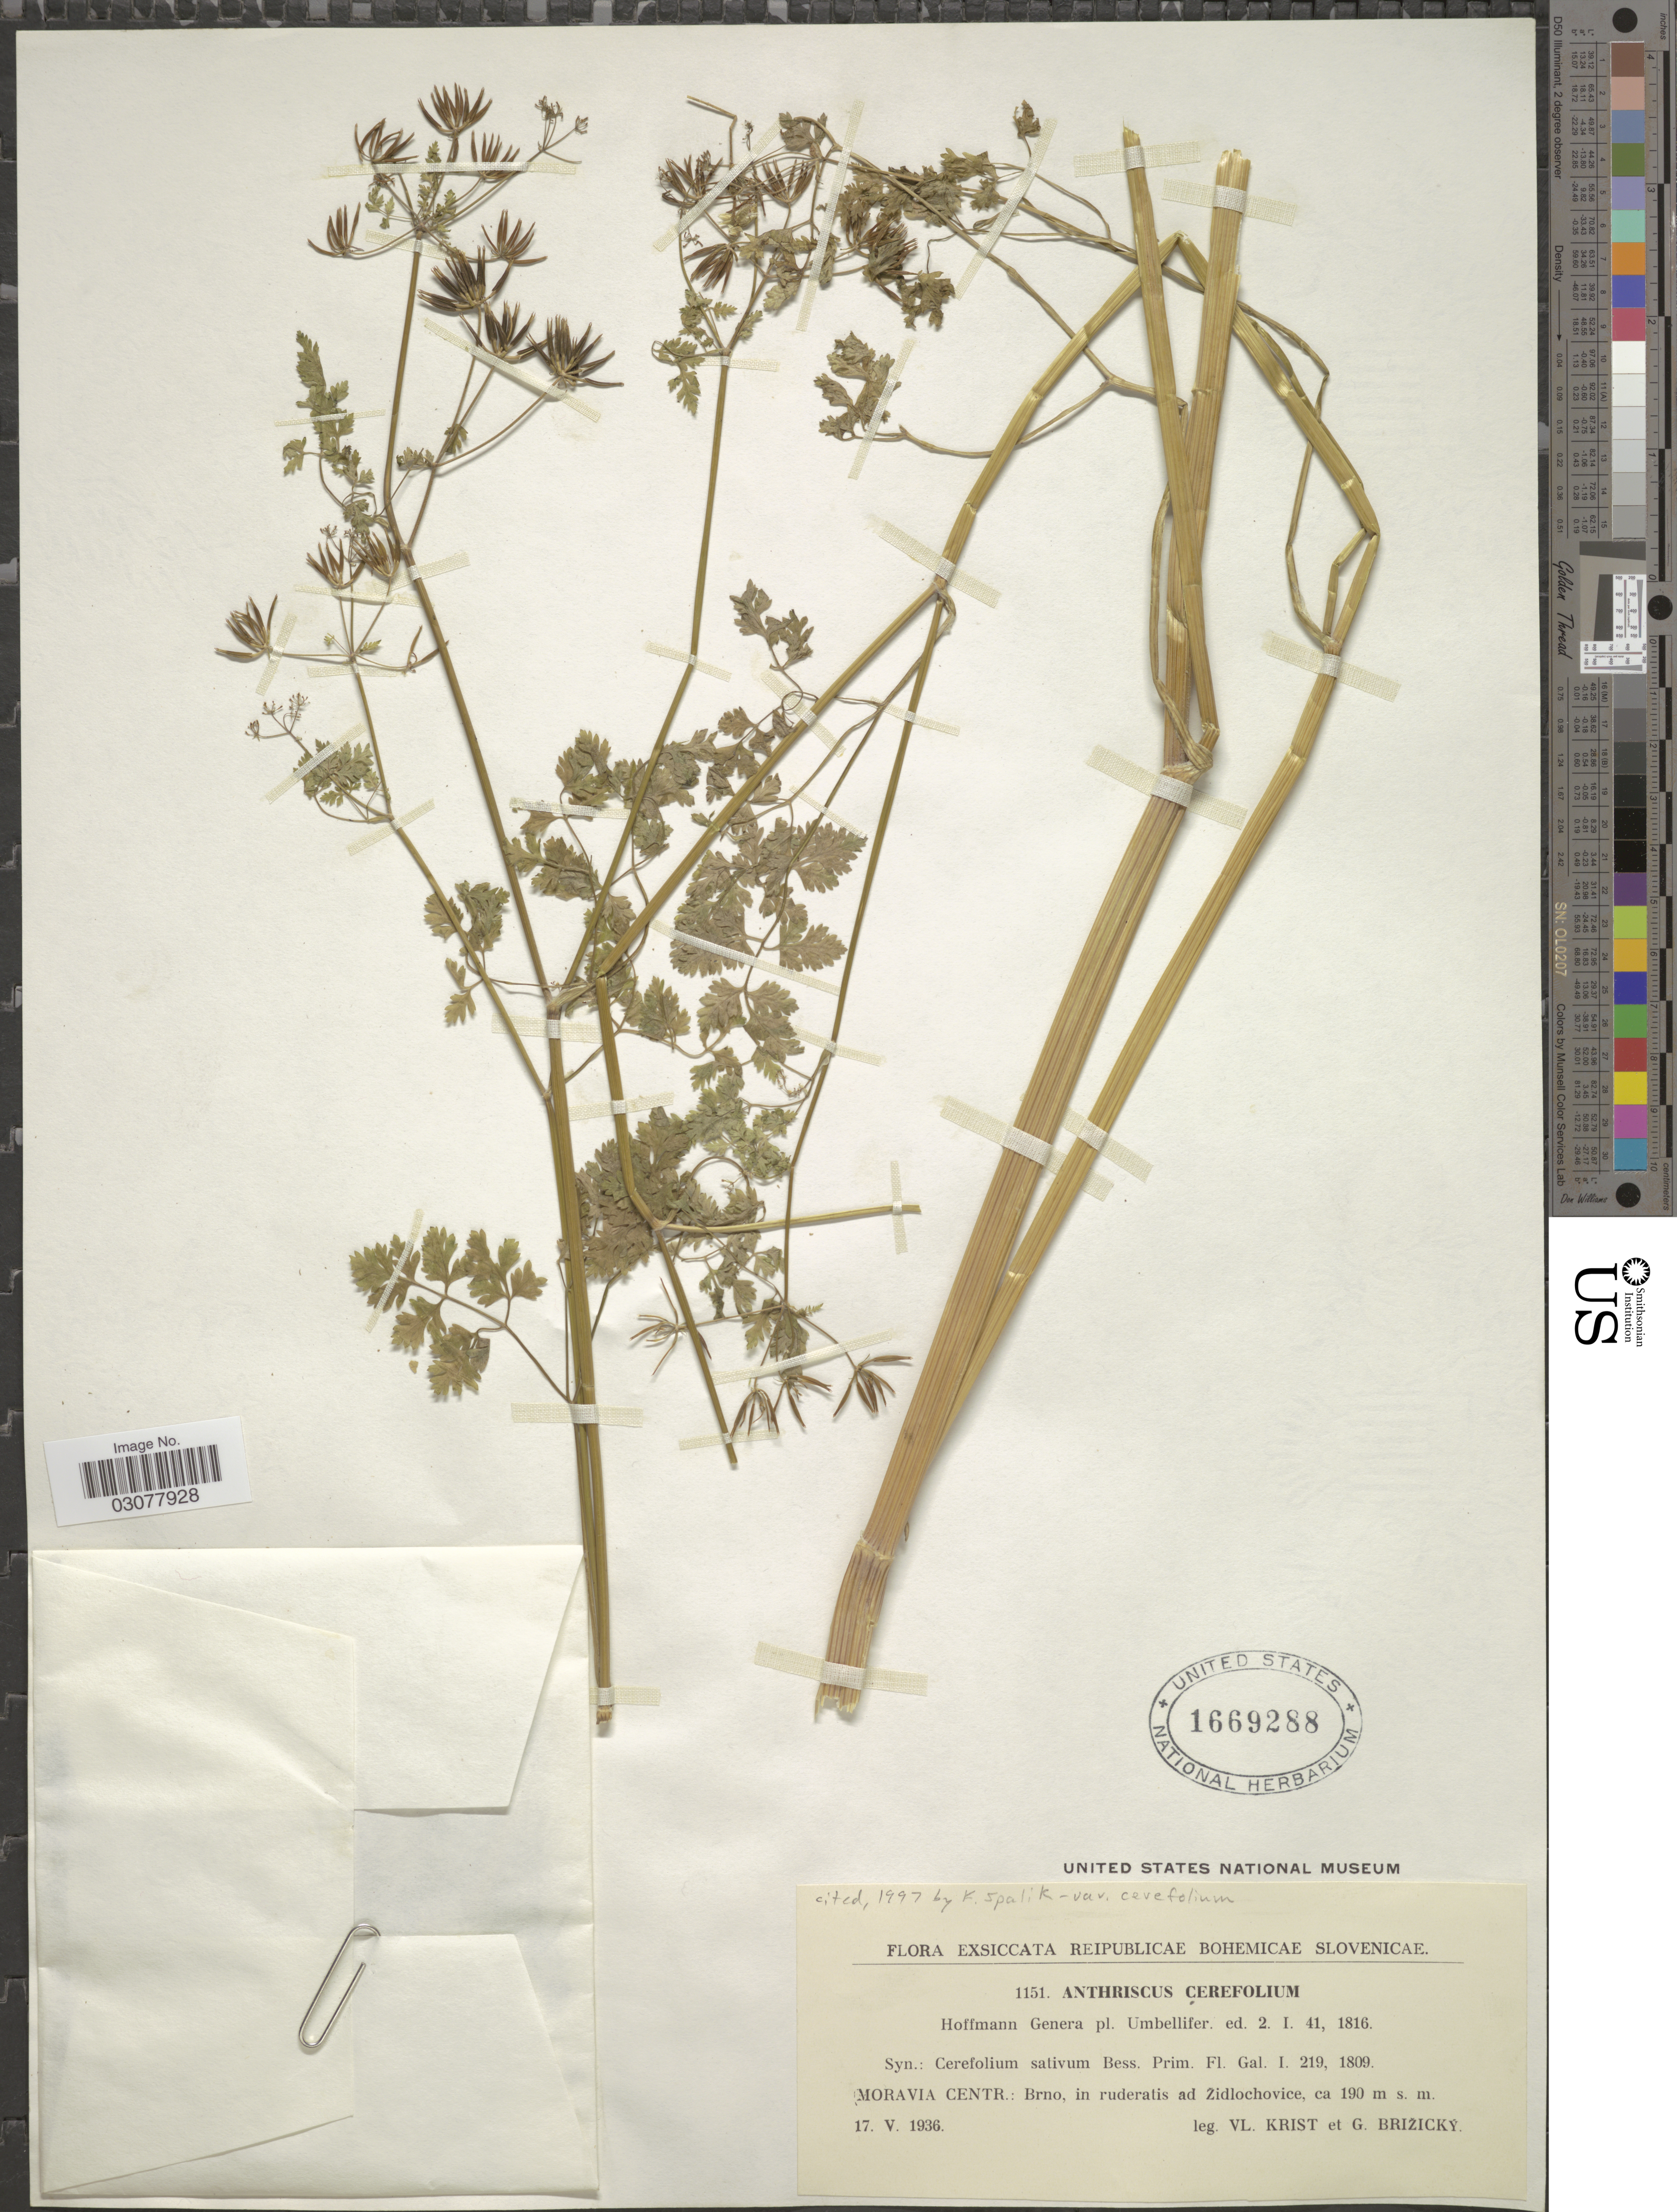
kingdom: Plantae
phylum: Tracheophyta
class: Magnoliopsida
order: Apiales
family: Apiaceae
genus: Anthriscus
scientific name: Anthriscus cerefolium var. cerefolium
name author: (L.) Hoffm.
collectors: V. Krist & G. K. Brizicky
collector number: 1151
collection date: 1936-05-17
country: Czechia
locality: Exsiccata Reipublicae Bohemicae Slovenicae, Moravia Centr.: Brno, in ruderatis ad Zidlochovice.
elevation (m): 190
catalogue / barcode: US 1669288